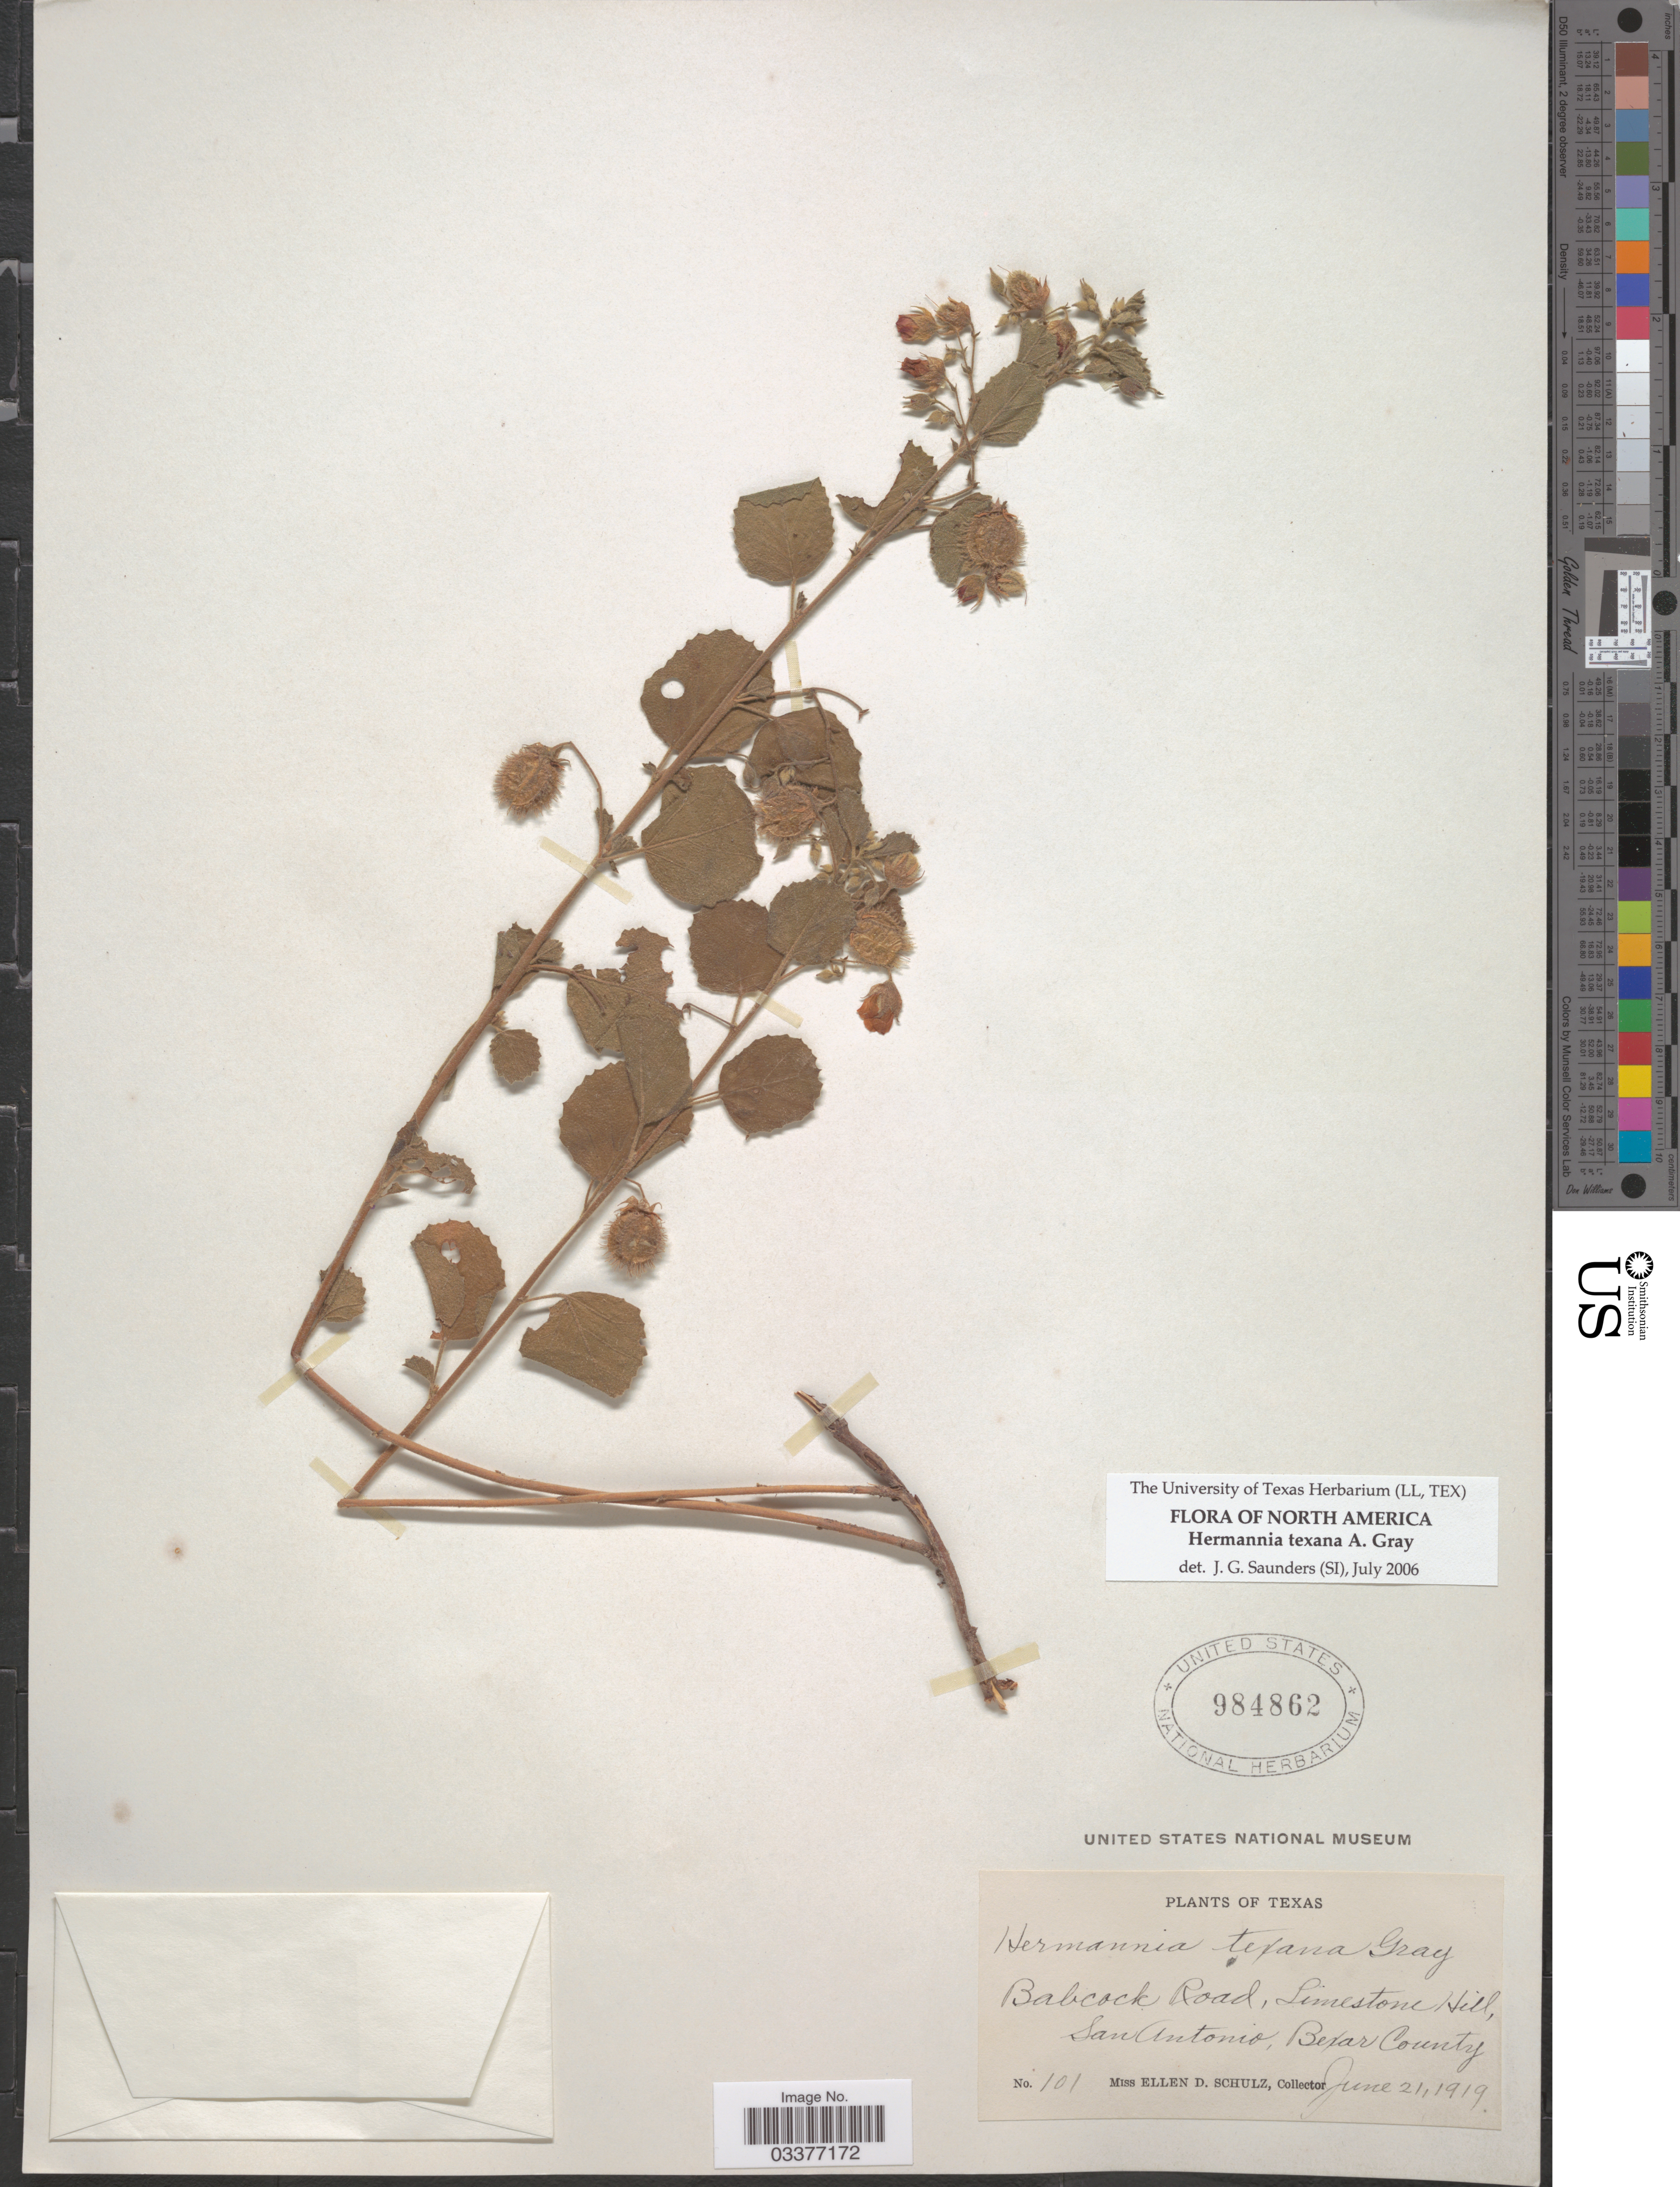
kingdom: Plantae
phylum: Tracheophyta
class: Magnoliopsida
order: Malvales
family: Malvaceae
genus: Hermannia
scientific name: Hermannia texana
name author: A. Gray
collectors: E. D. Schulz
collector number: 101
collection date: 1919-06-21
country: United States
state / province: Texas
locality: Babcock Road, Limestone Hill, San Antonio, Bexar County.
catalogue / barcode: US 984862